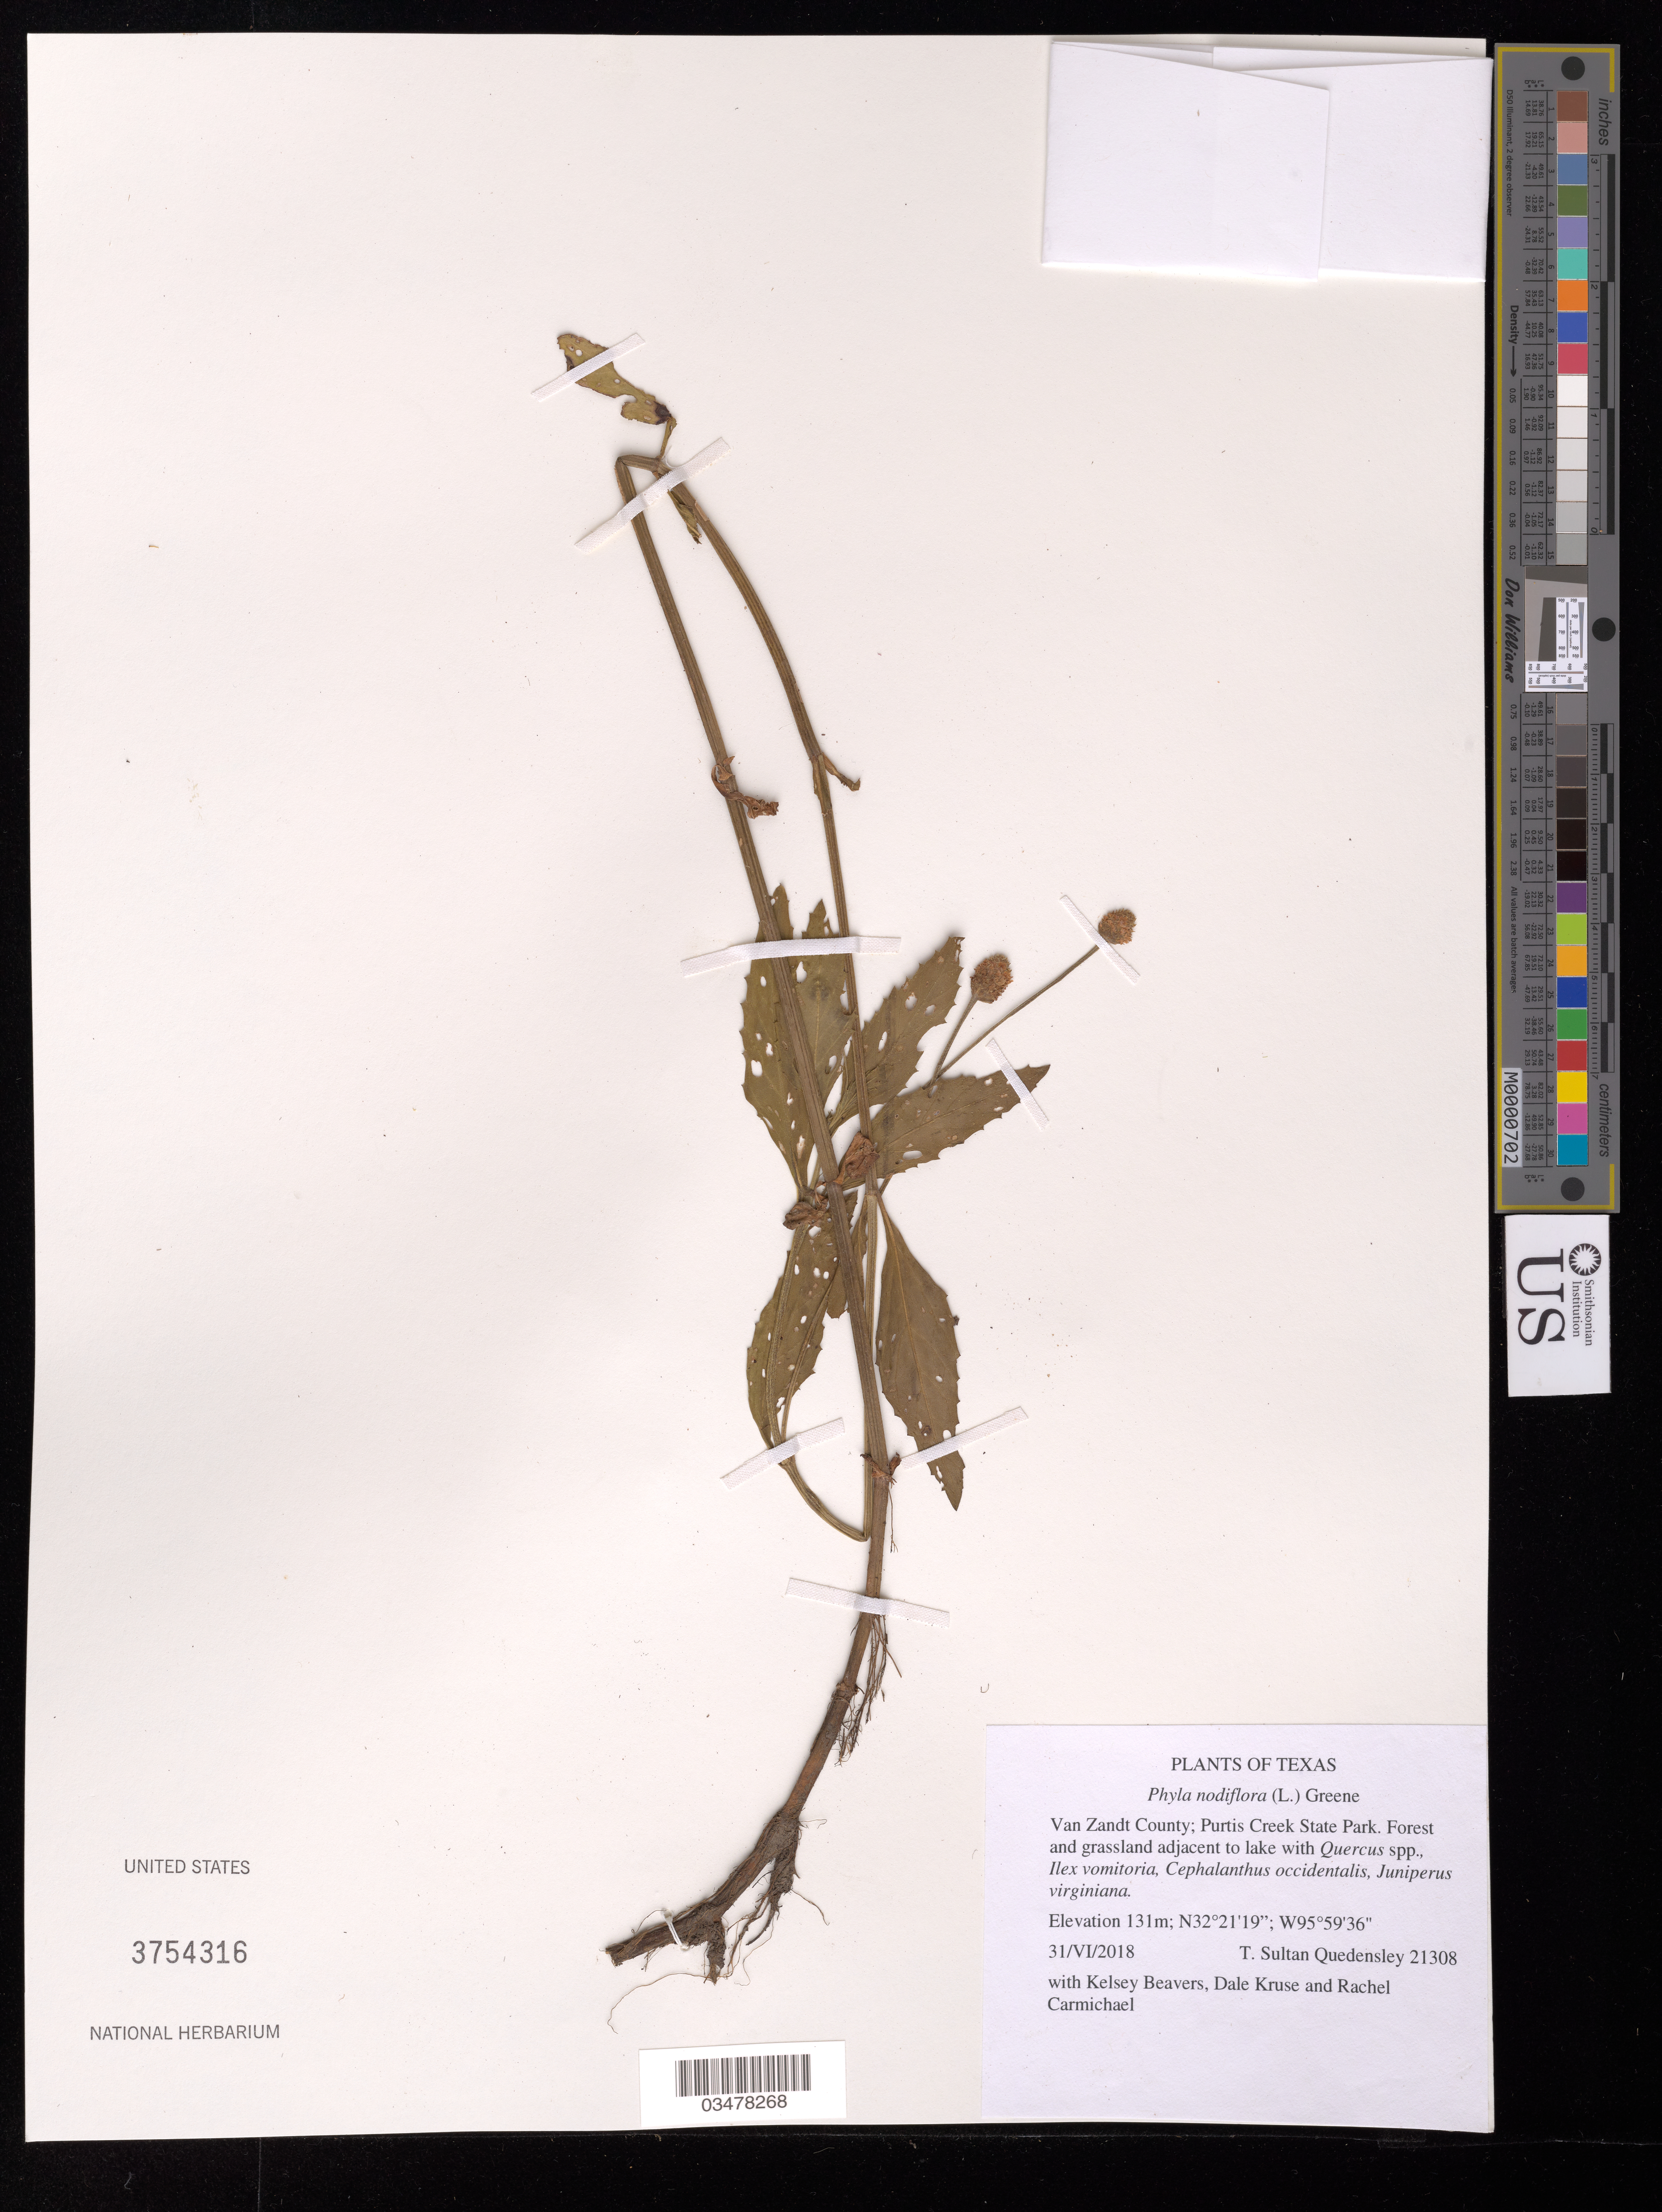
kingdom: Plantae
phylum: Tracheophyta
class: Magnoliopsida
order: Lamiales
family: Verbenaceae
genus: Phyla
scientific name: Phyla nodiflora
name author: (L.) Greene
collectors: T. S. Quedensley, K. Beavers, D. Kruse & R. Carmichael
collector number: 21308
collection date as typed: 31/VI/2018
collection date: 2018-06-30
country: United States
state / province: Texas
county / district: Van Zaudt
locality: Purtis Creek State Park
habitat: Forest and grassland adjacent to lake. With Quercus sp., Ilex vomitoria, Cephalanthus occidentalis, Juniperus virginiana.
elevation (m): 131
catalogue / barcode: US 3754316